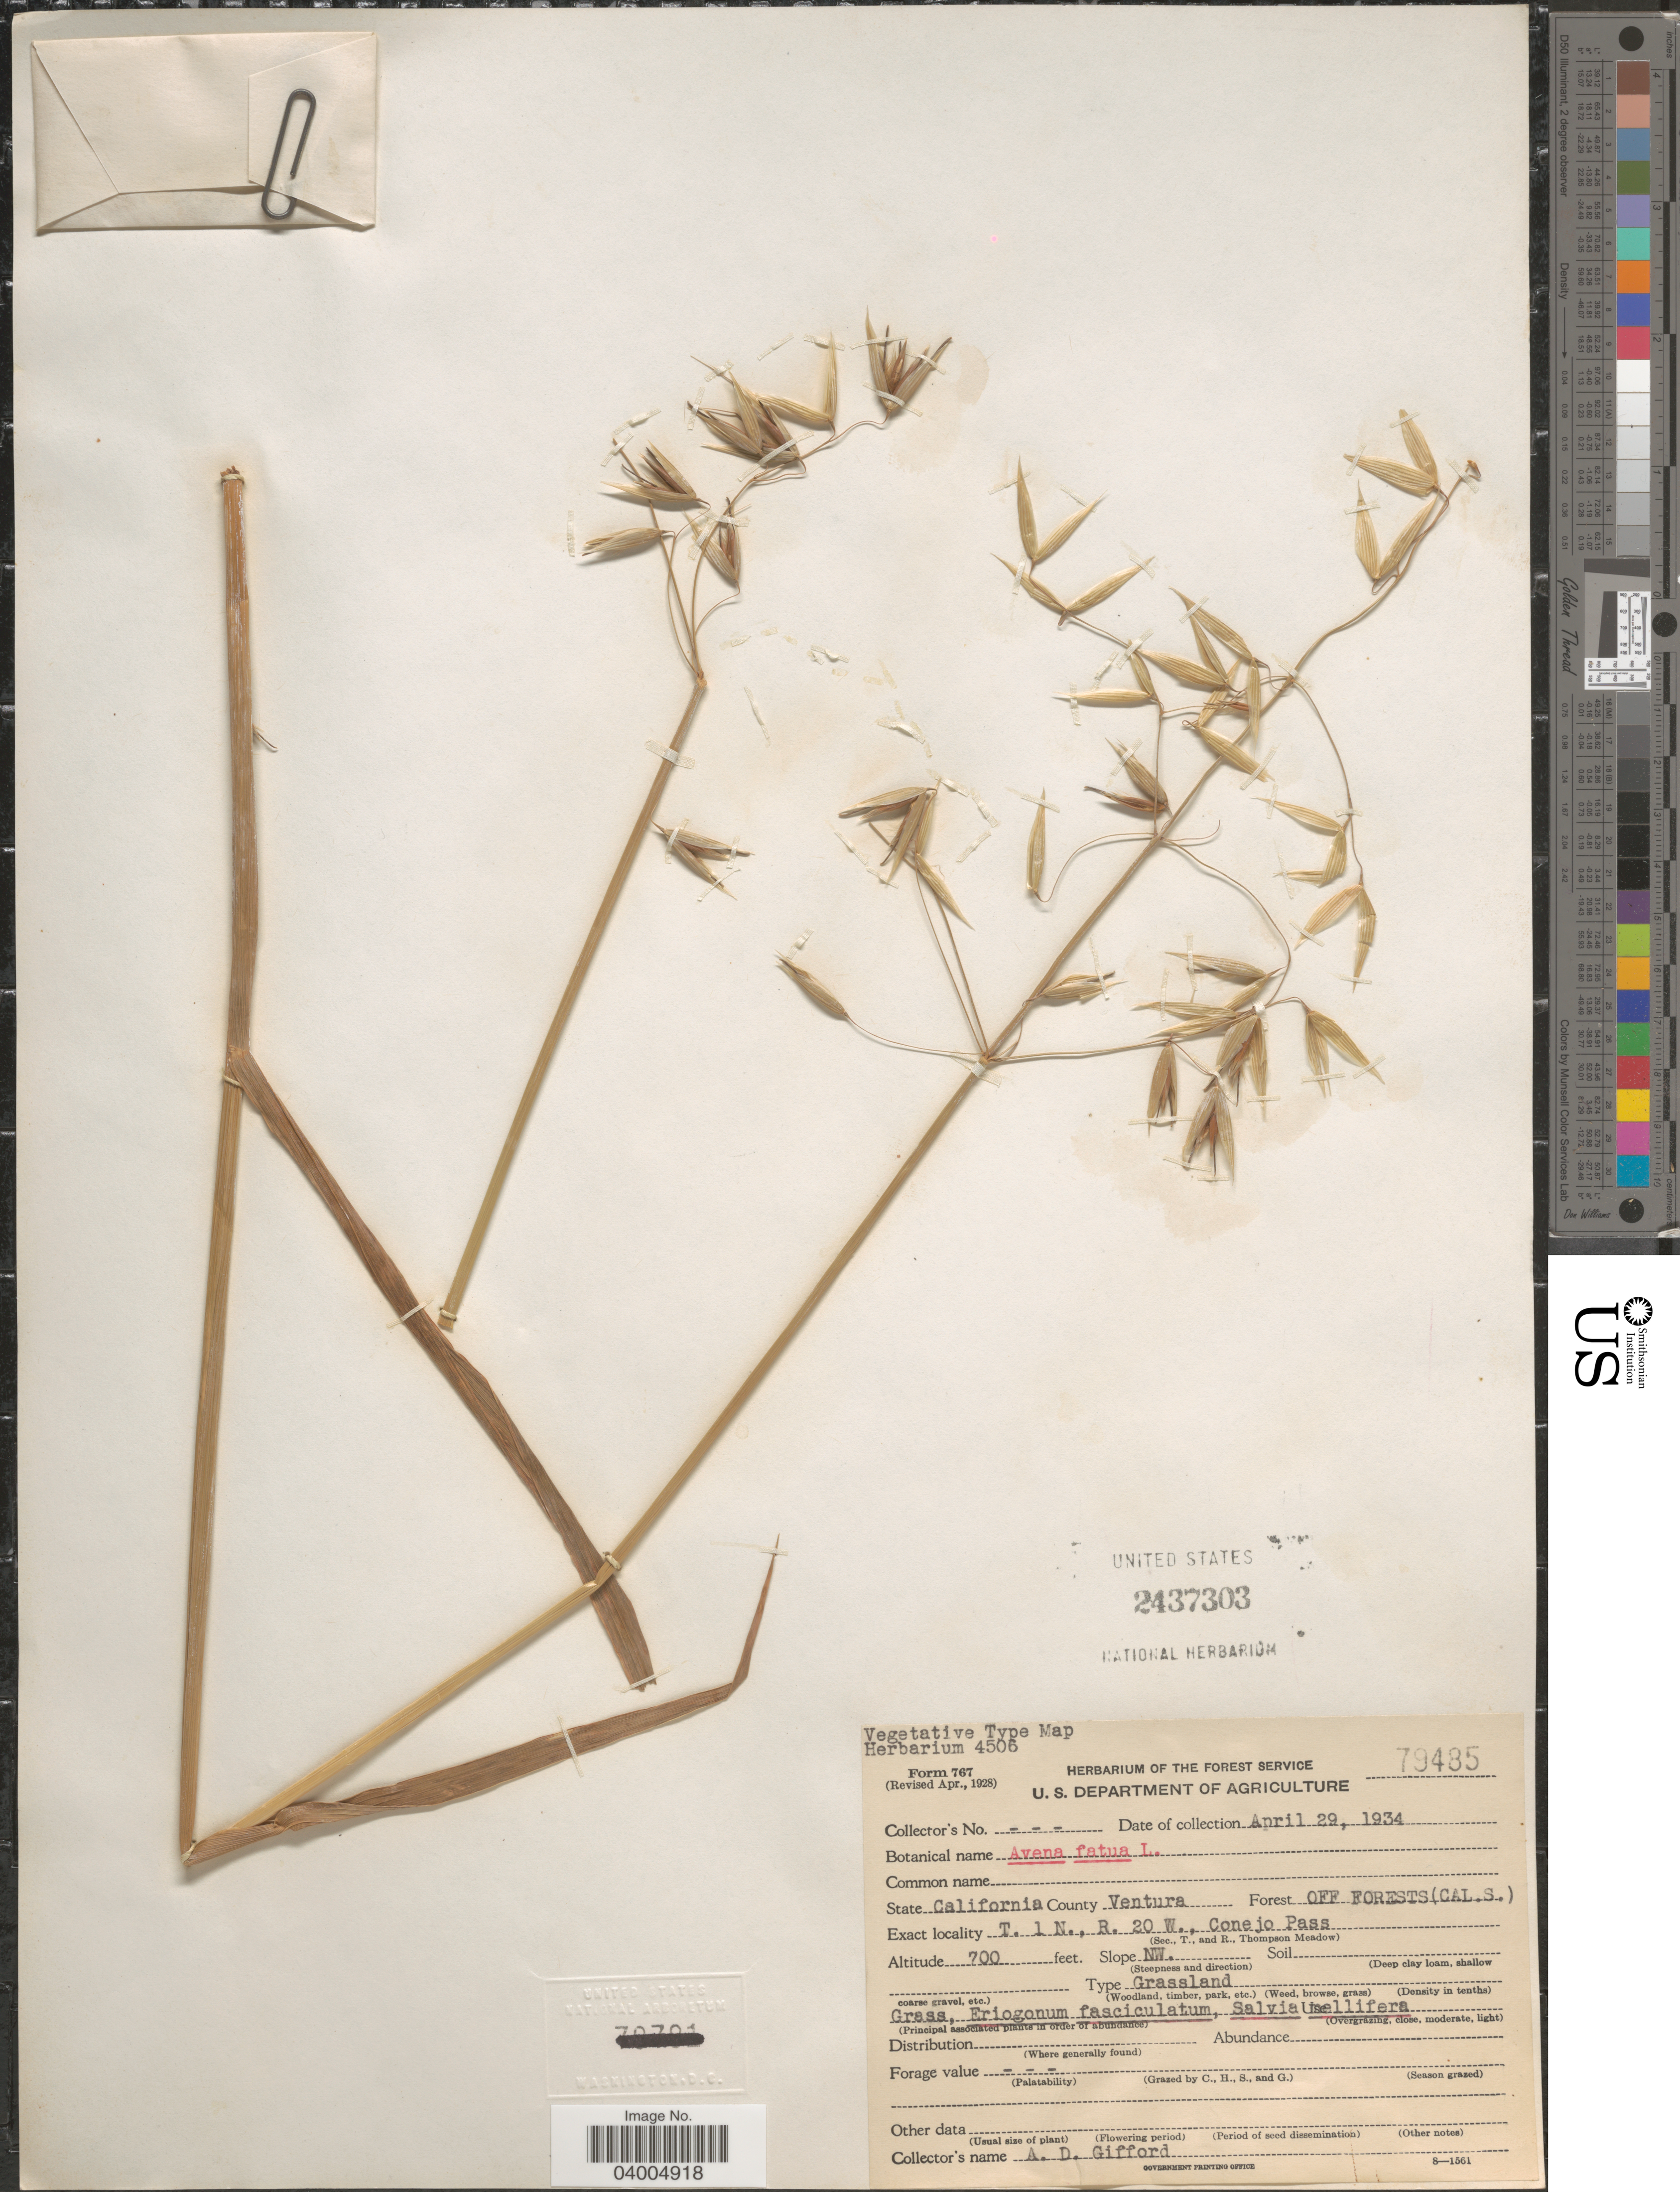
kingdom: Plantae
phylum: Tracheophyta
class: Liliopsida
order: Poales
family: Poaceae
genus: Avena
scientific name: Avena fatua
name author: L.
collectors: A. Gifford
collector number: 79485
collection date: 1934-04-29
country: United States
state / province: California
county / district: Ventura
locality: County Ventura. Forest Off Forests (CAL.S.). T. 1 N., R. 20 W., Conejo Pass.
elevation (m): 213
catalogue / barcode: US 2437303